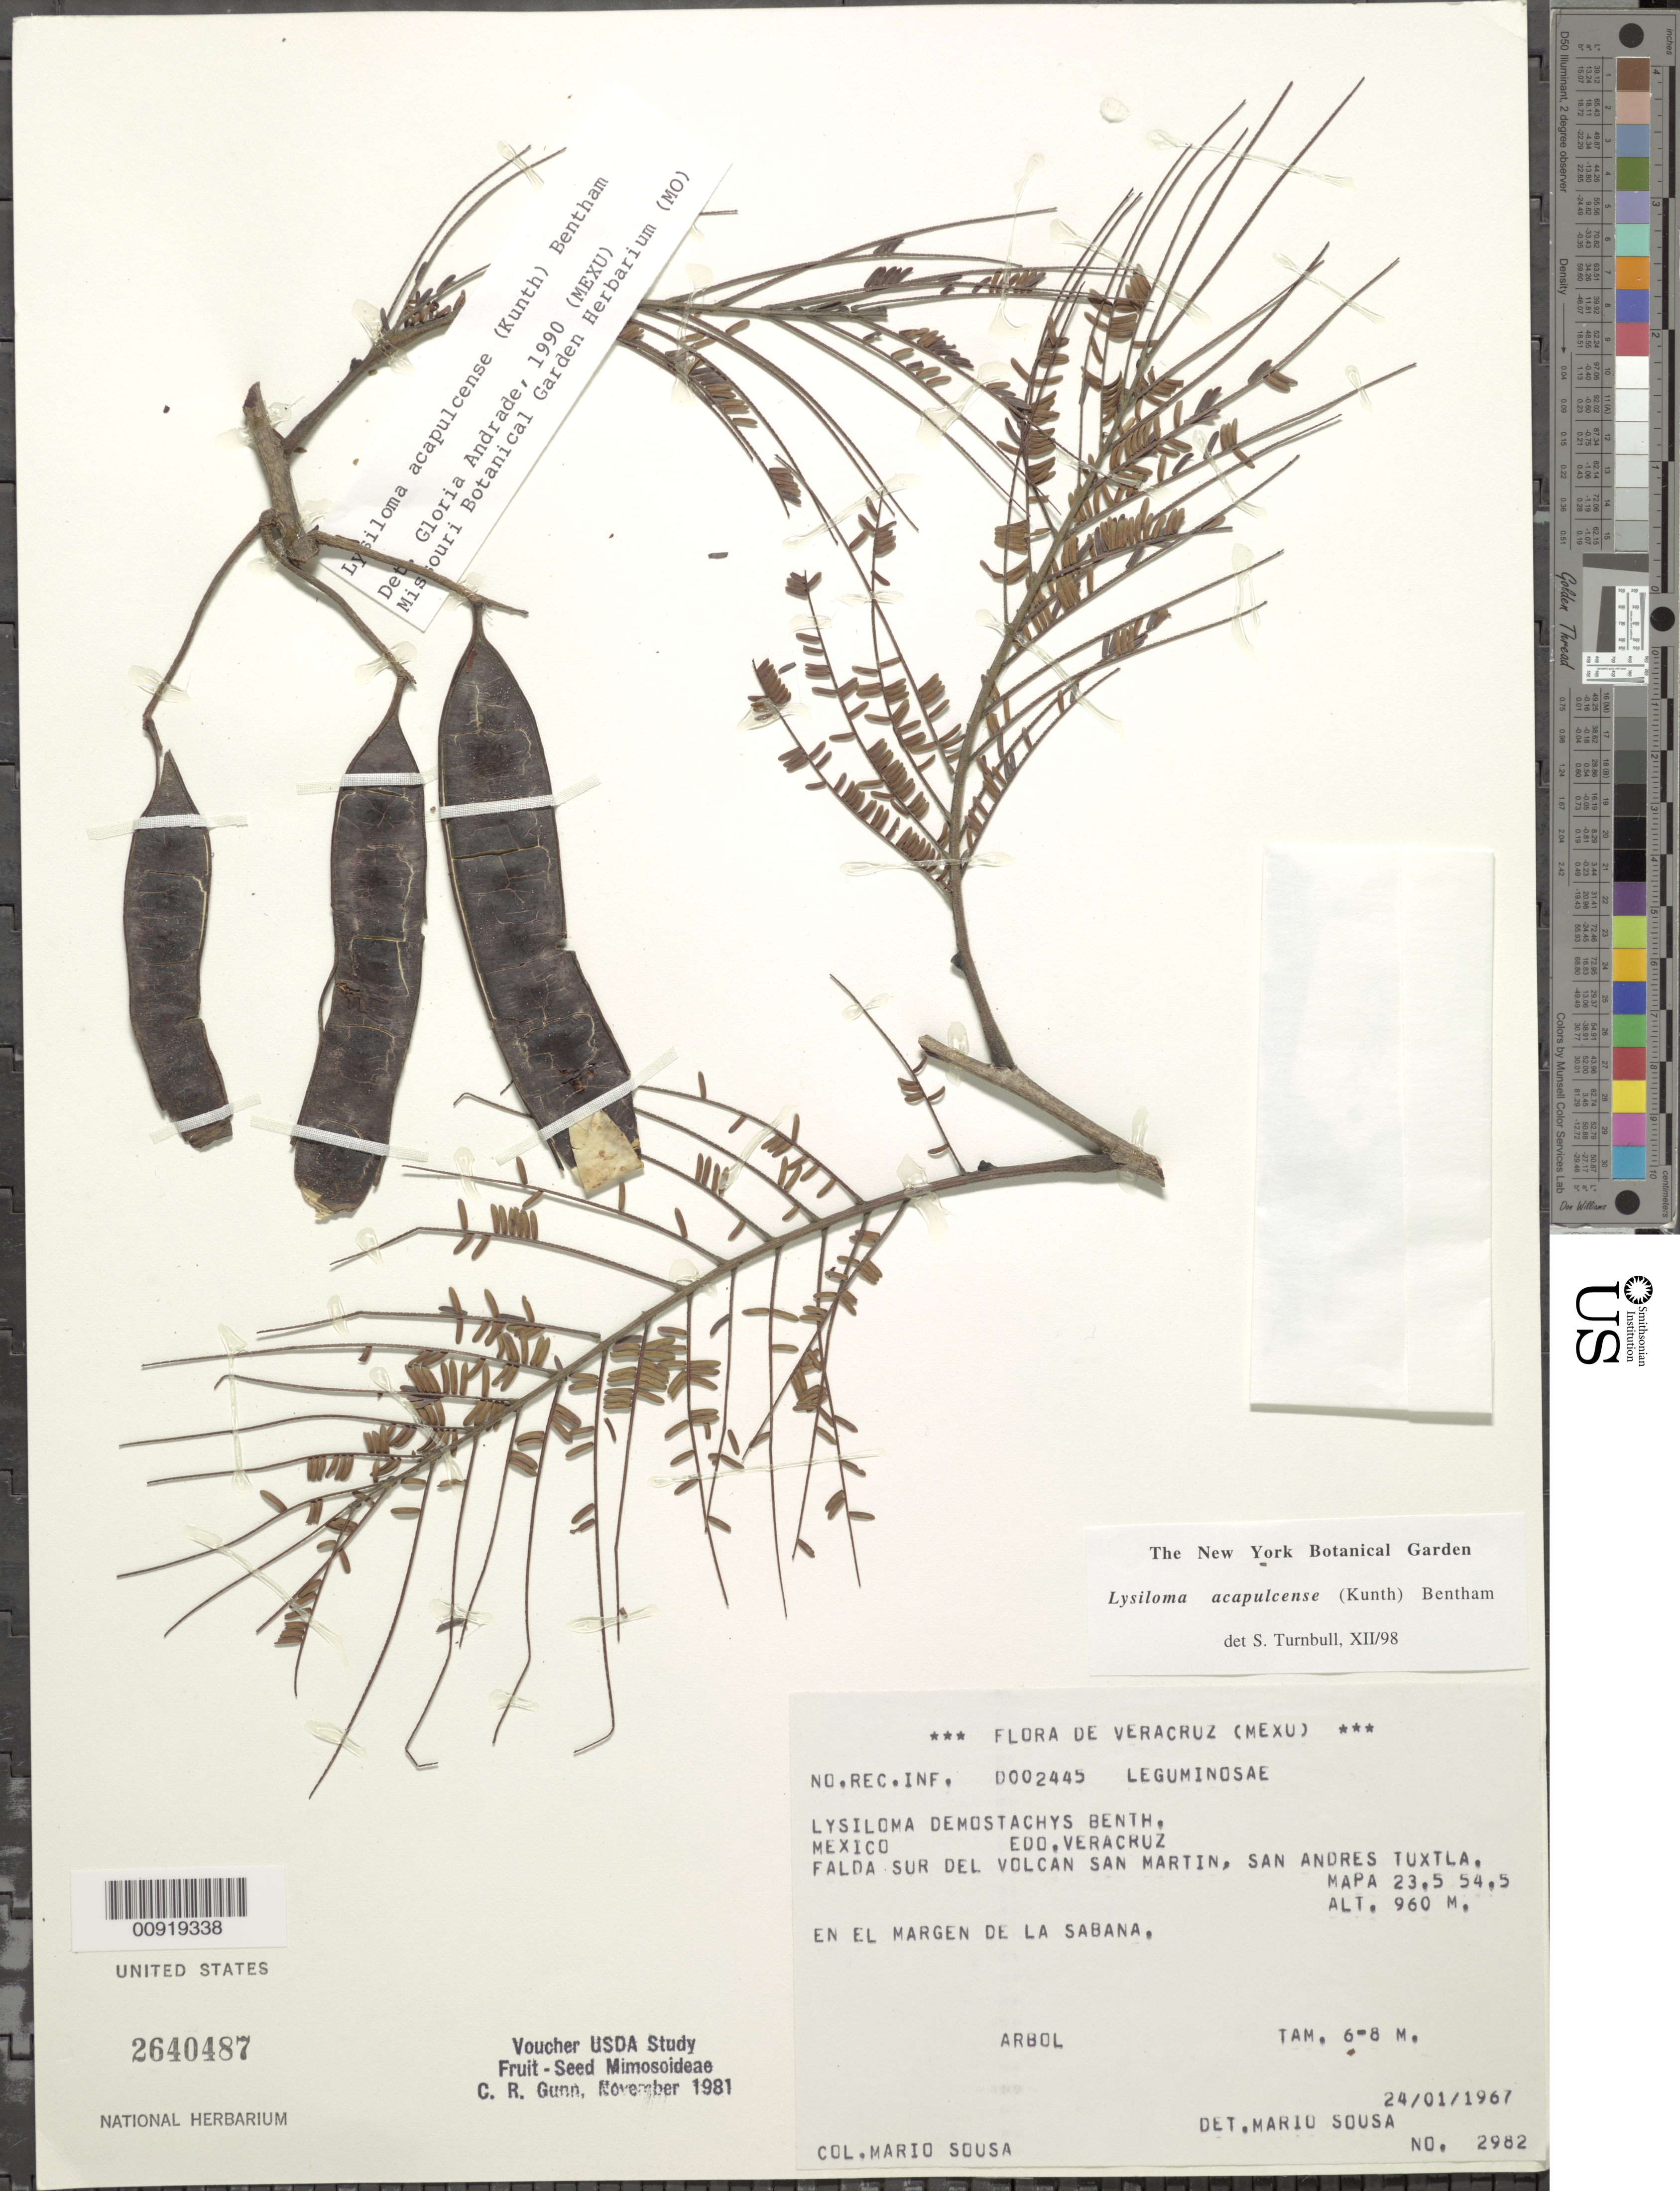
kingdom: Plantae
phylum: Tracheophyta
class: Magnoliopsida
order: Fabales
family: Fabaceae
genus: Lysiloma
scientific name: Lysiloma acapulcense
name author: (Kunth) Benth.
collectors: M. Sousa S.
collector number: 2982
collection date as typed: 24 Jan 1967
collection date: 1967-01-24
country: Mexico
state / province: Veracruz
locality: Falda Sur del Volcan San Martín, San Andrés Tuxtla. Mapa 23.5 54.5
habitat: En el márgen de la sabana.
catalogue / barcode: US 2640487